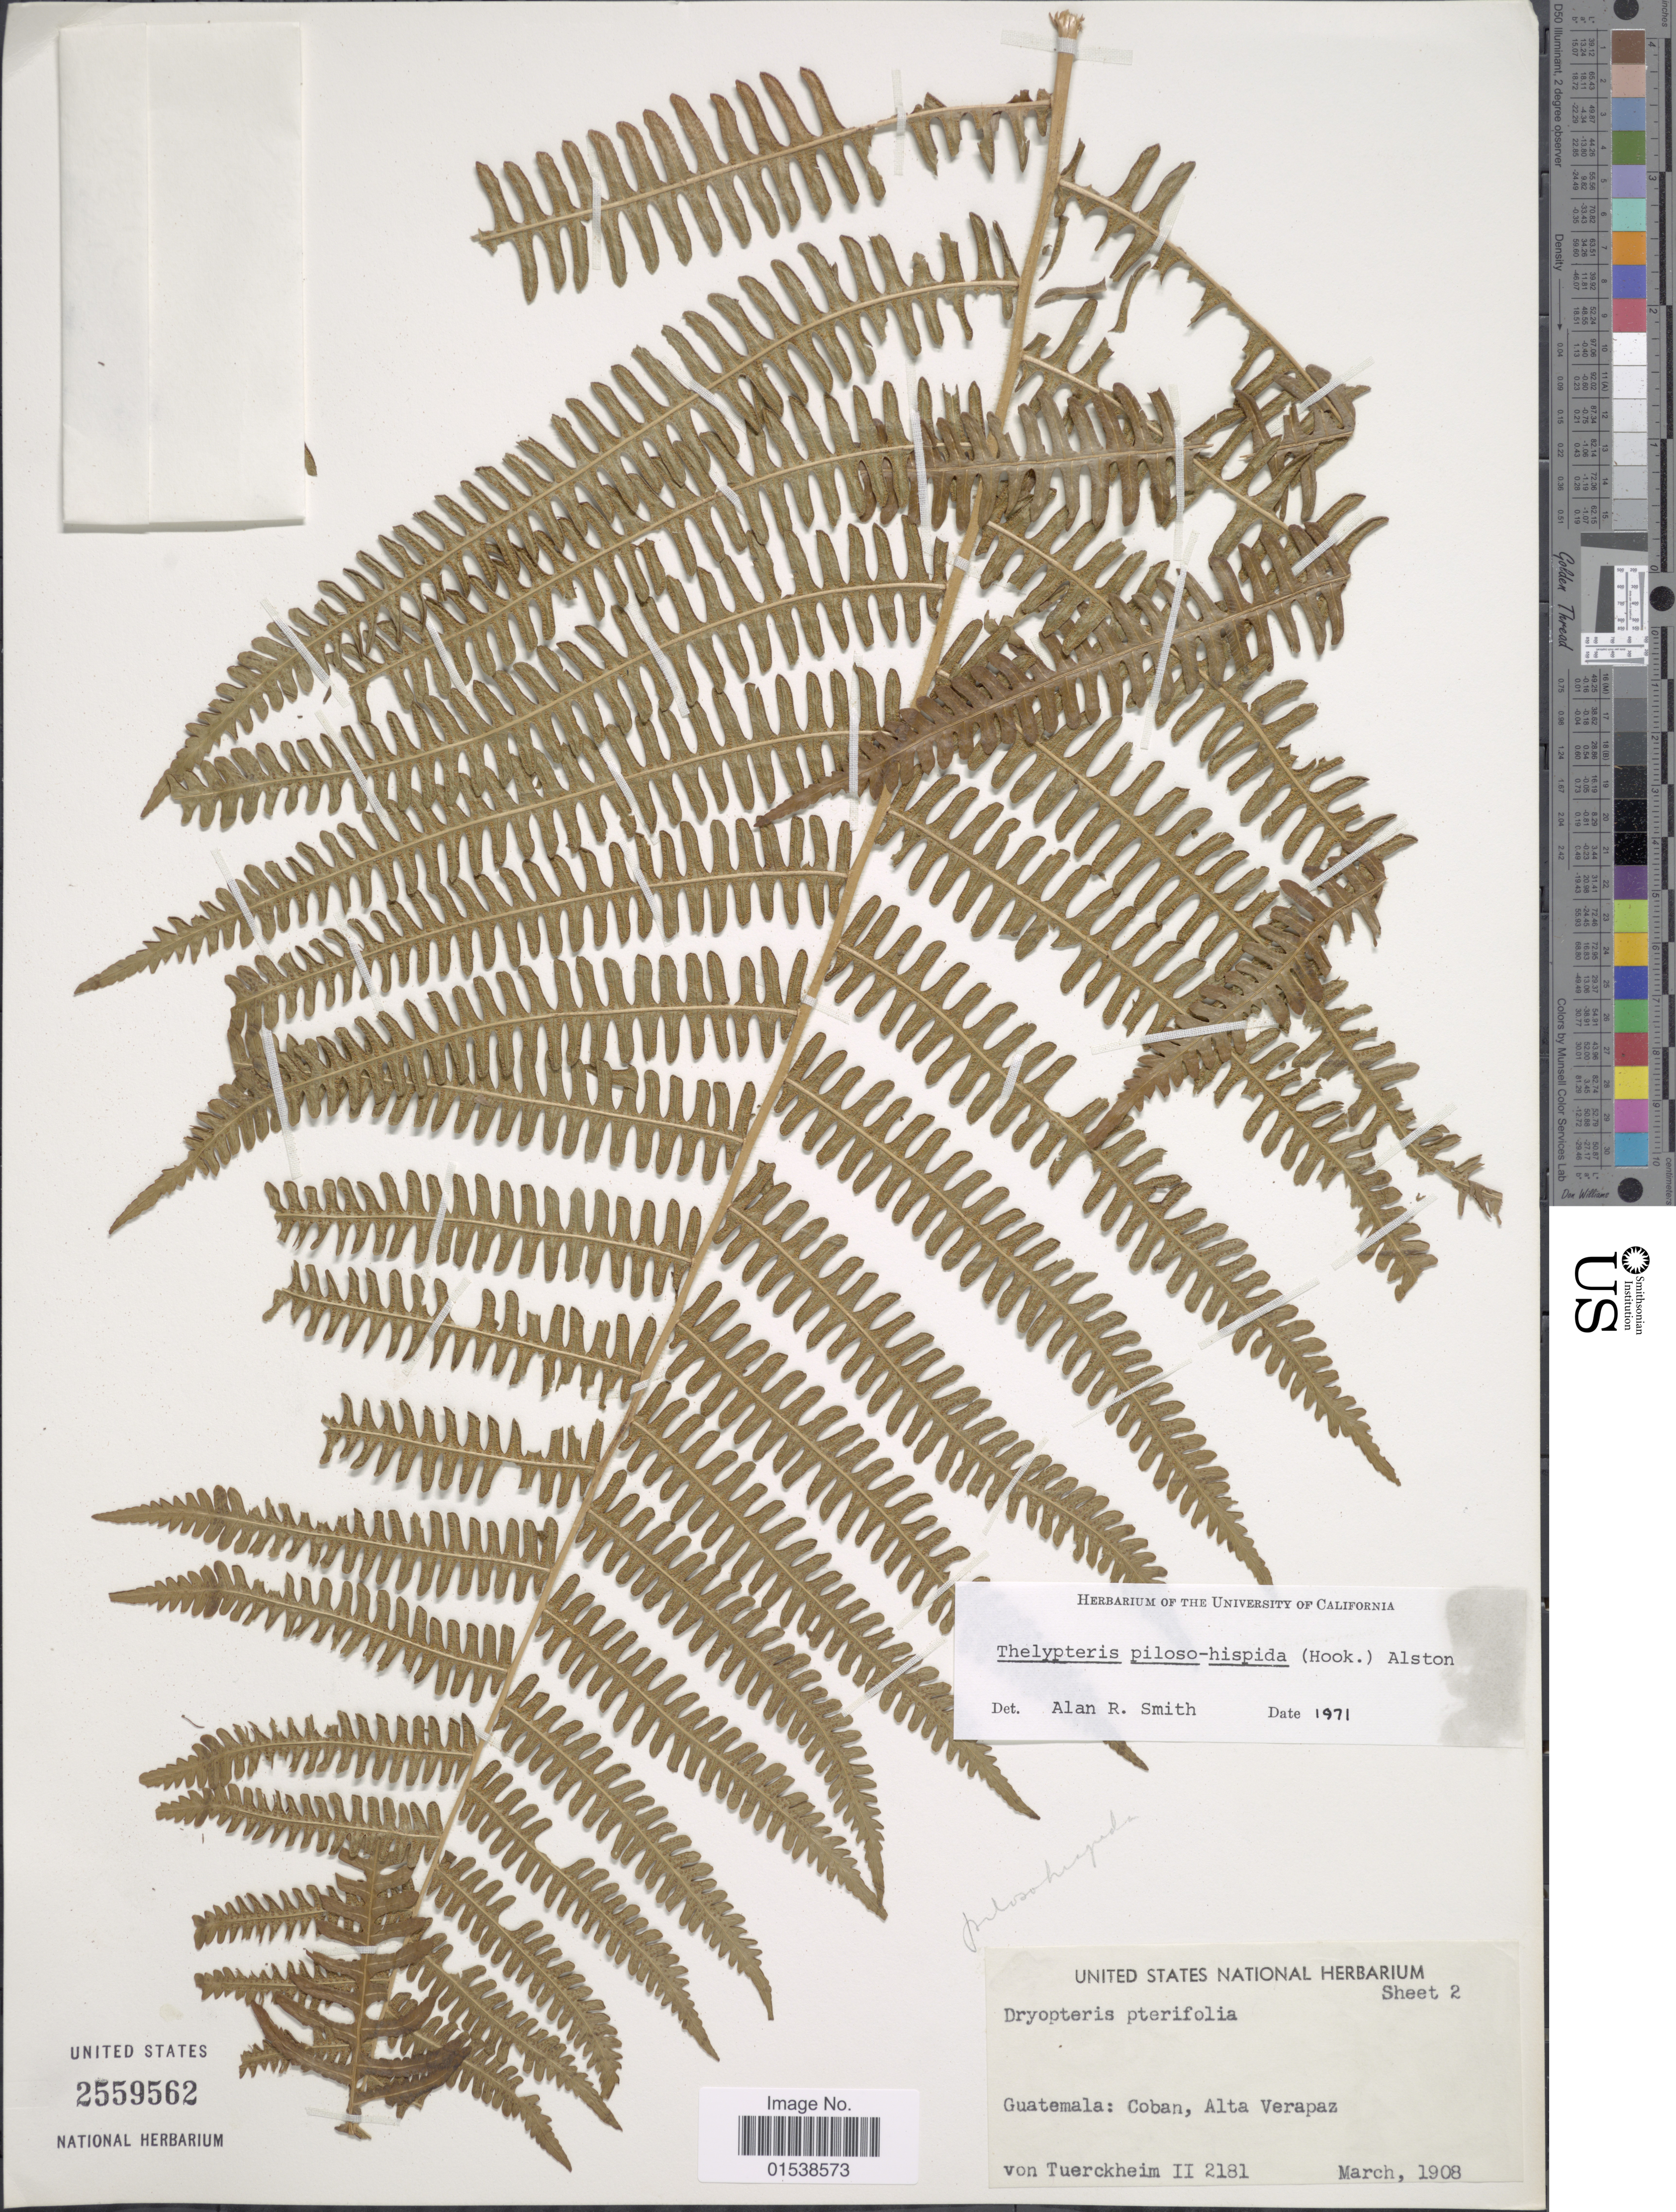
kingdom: Plantae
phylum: Tracheophyta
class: Polypodiopsida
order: Polypodiales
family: Thelypteridaceae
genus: Amauropelta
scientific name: Amauropelta pilosohispida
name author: (Hook.) A.R. Sm.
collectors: H. von Türckheim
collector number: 11 2181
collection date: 1908-03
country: Guatemala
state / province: Alta Verapaz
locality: Guatemala: Coban, Alta Verapaz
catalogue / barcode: US 2559562